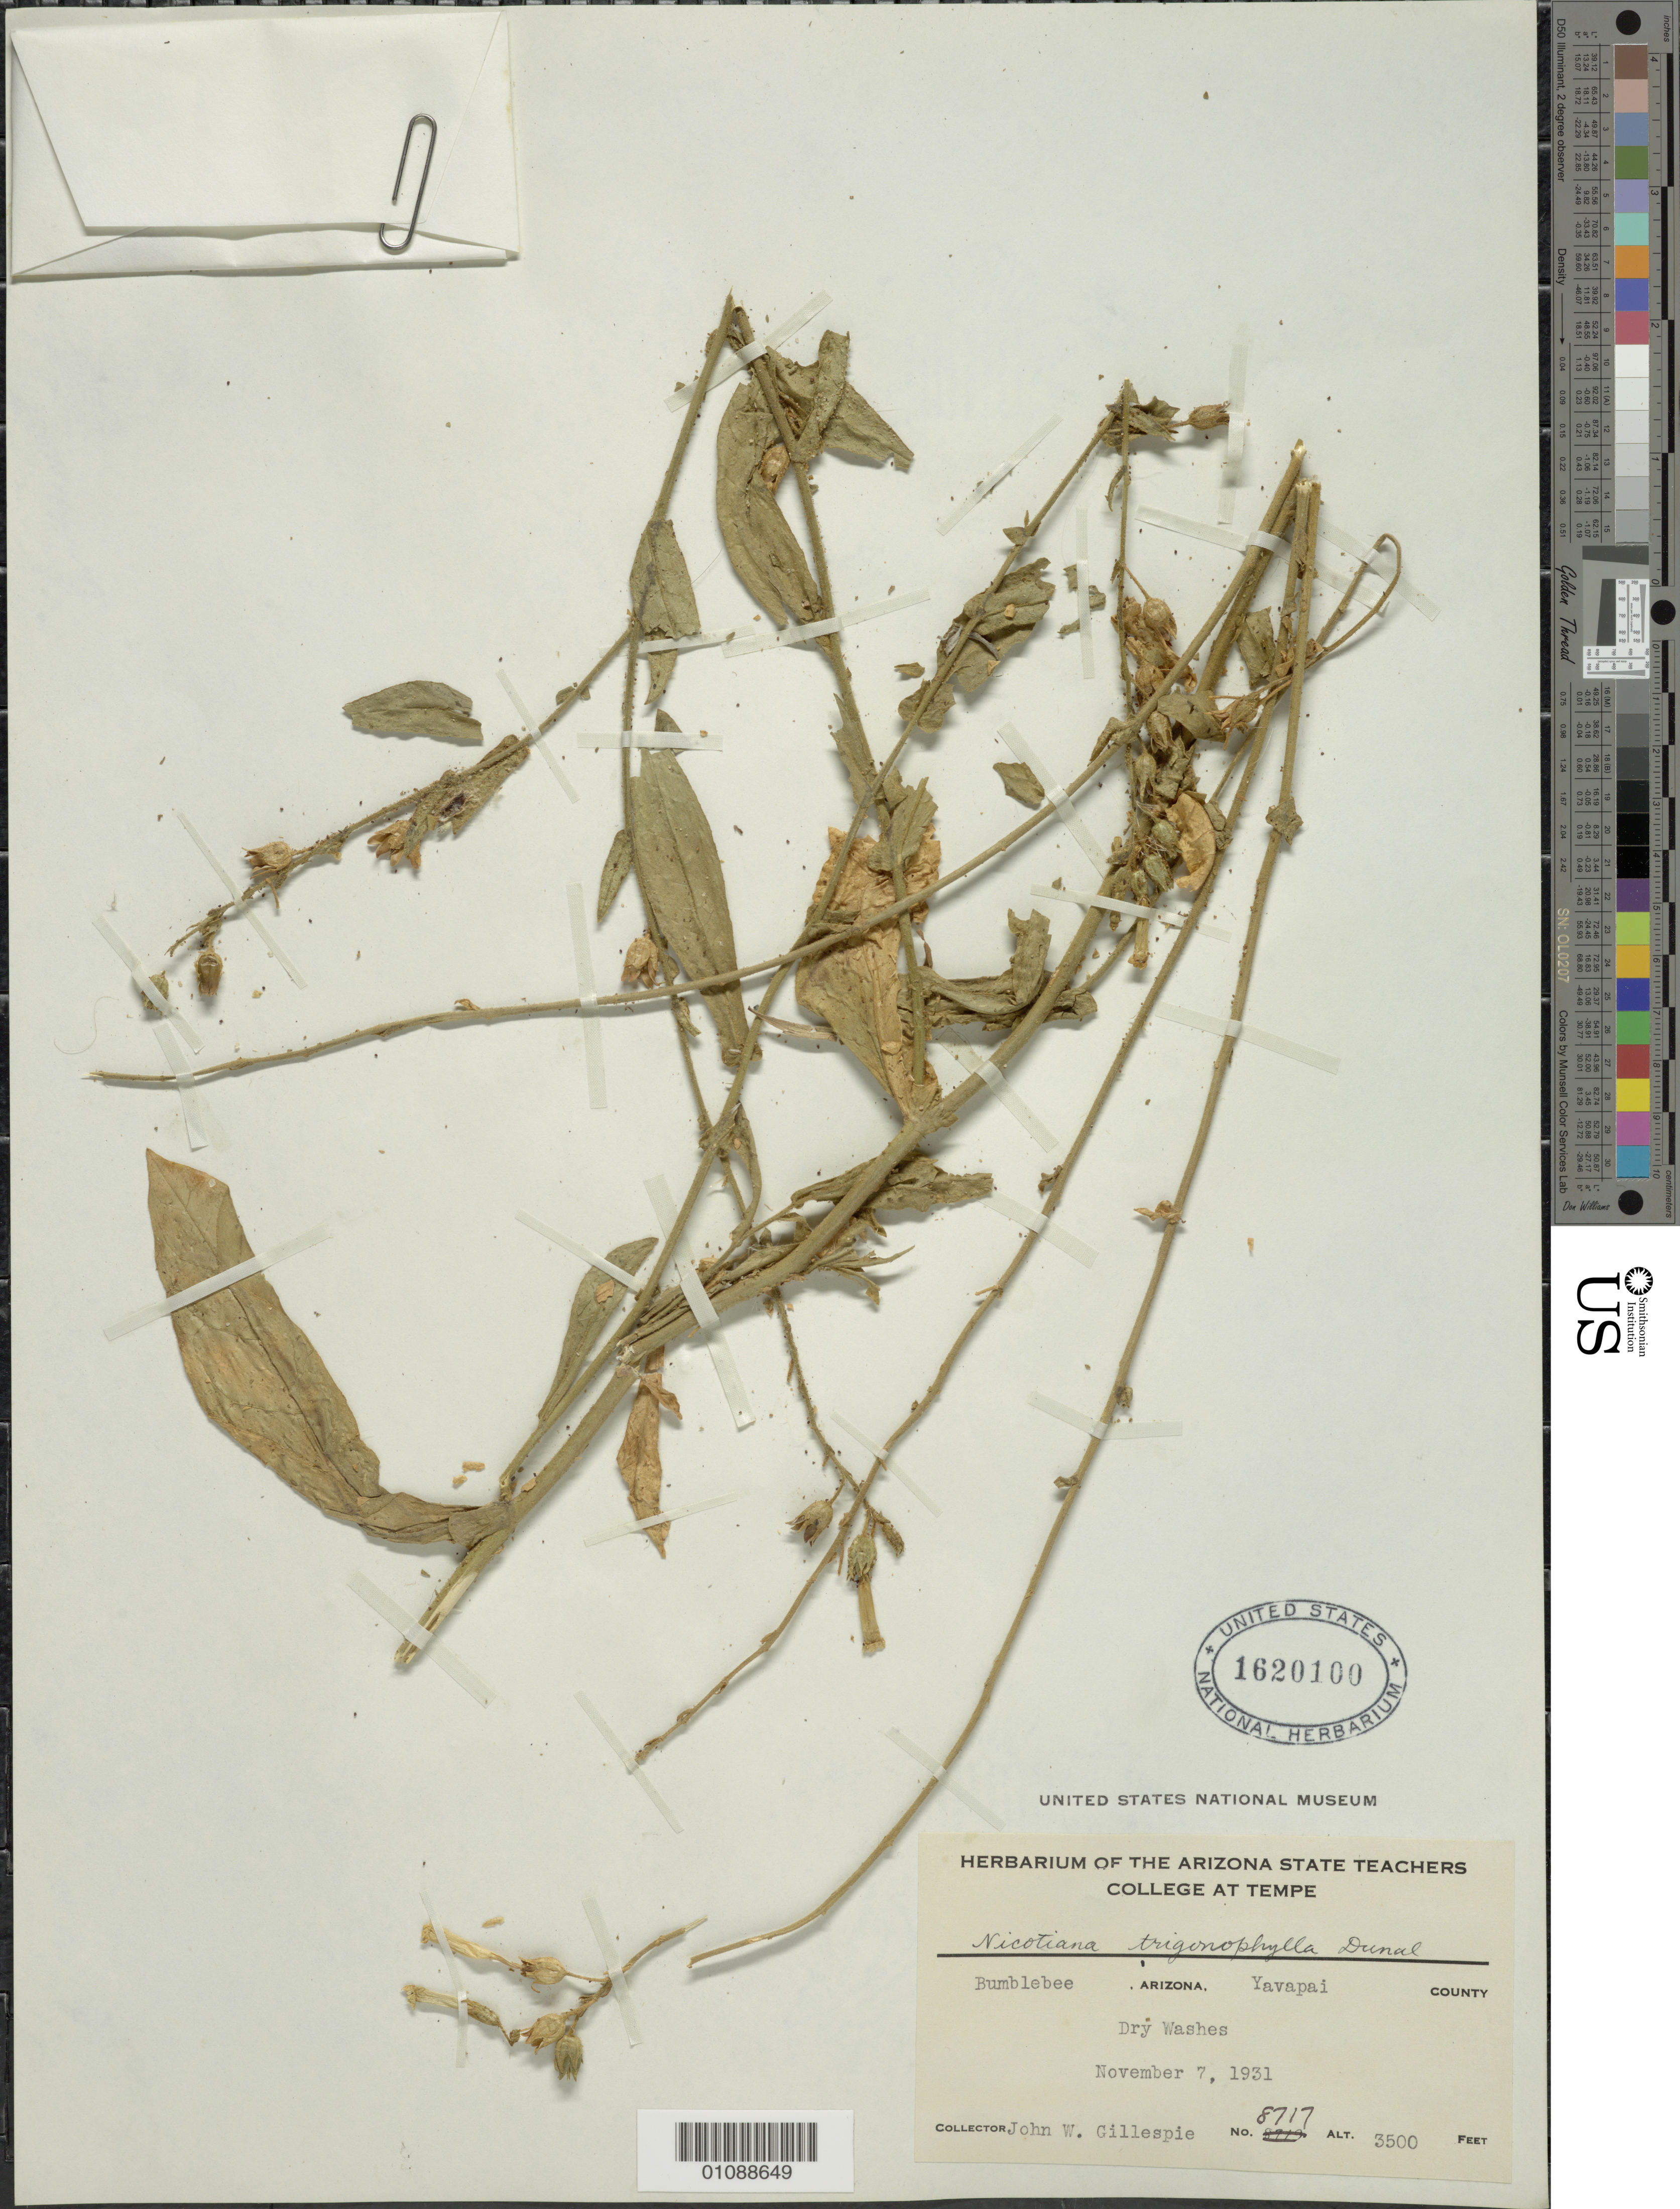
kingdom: Plantae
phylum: Tracheophyta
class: Magnoliopsida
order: Solanales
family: Solanaceae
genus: Nicotiana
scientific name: Nicotiana trigonophylla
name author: Dunal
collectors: J. W. Gillespie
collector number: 8717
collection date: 1931-11-07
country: United States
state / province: Arizona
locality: Bumblebee, Yavapai County, Dry Washes.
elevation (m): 1067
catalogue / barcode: US 1620100